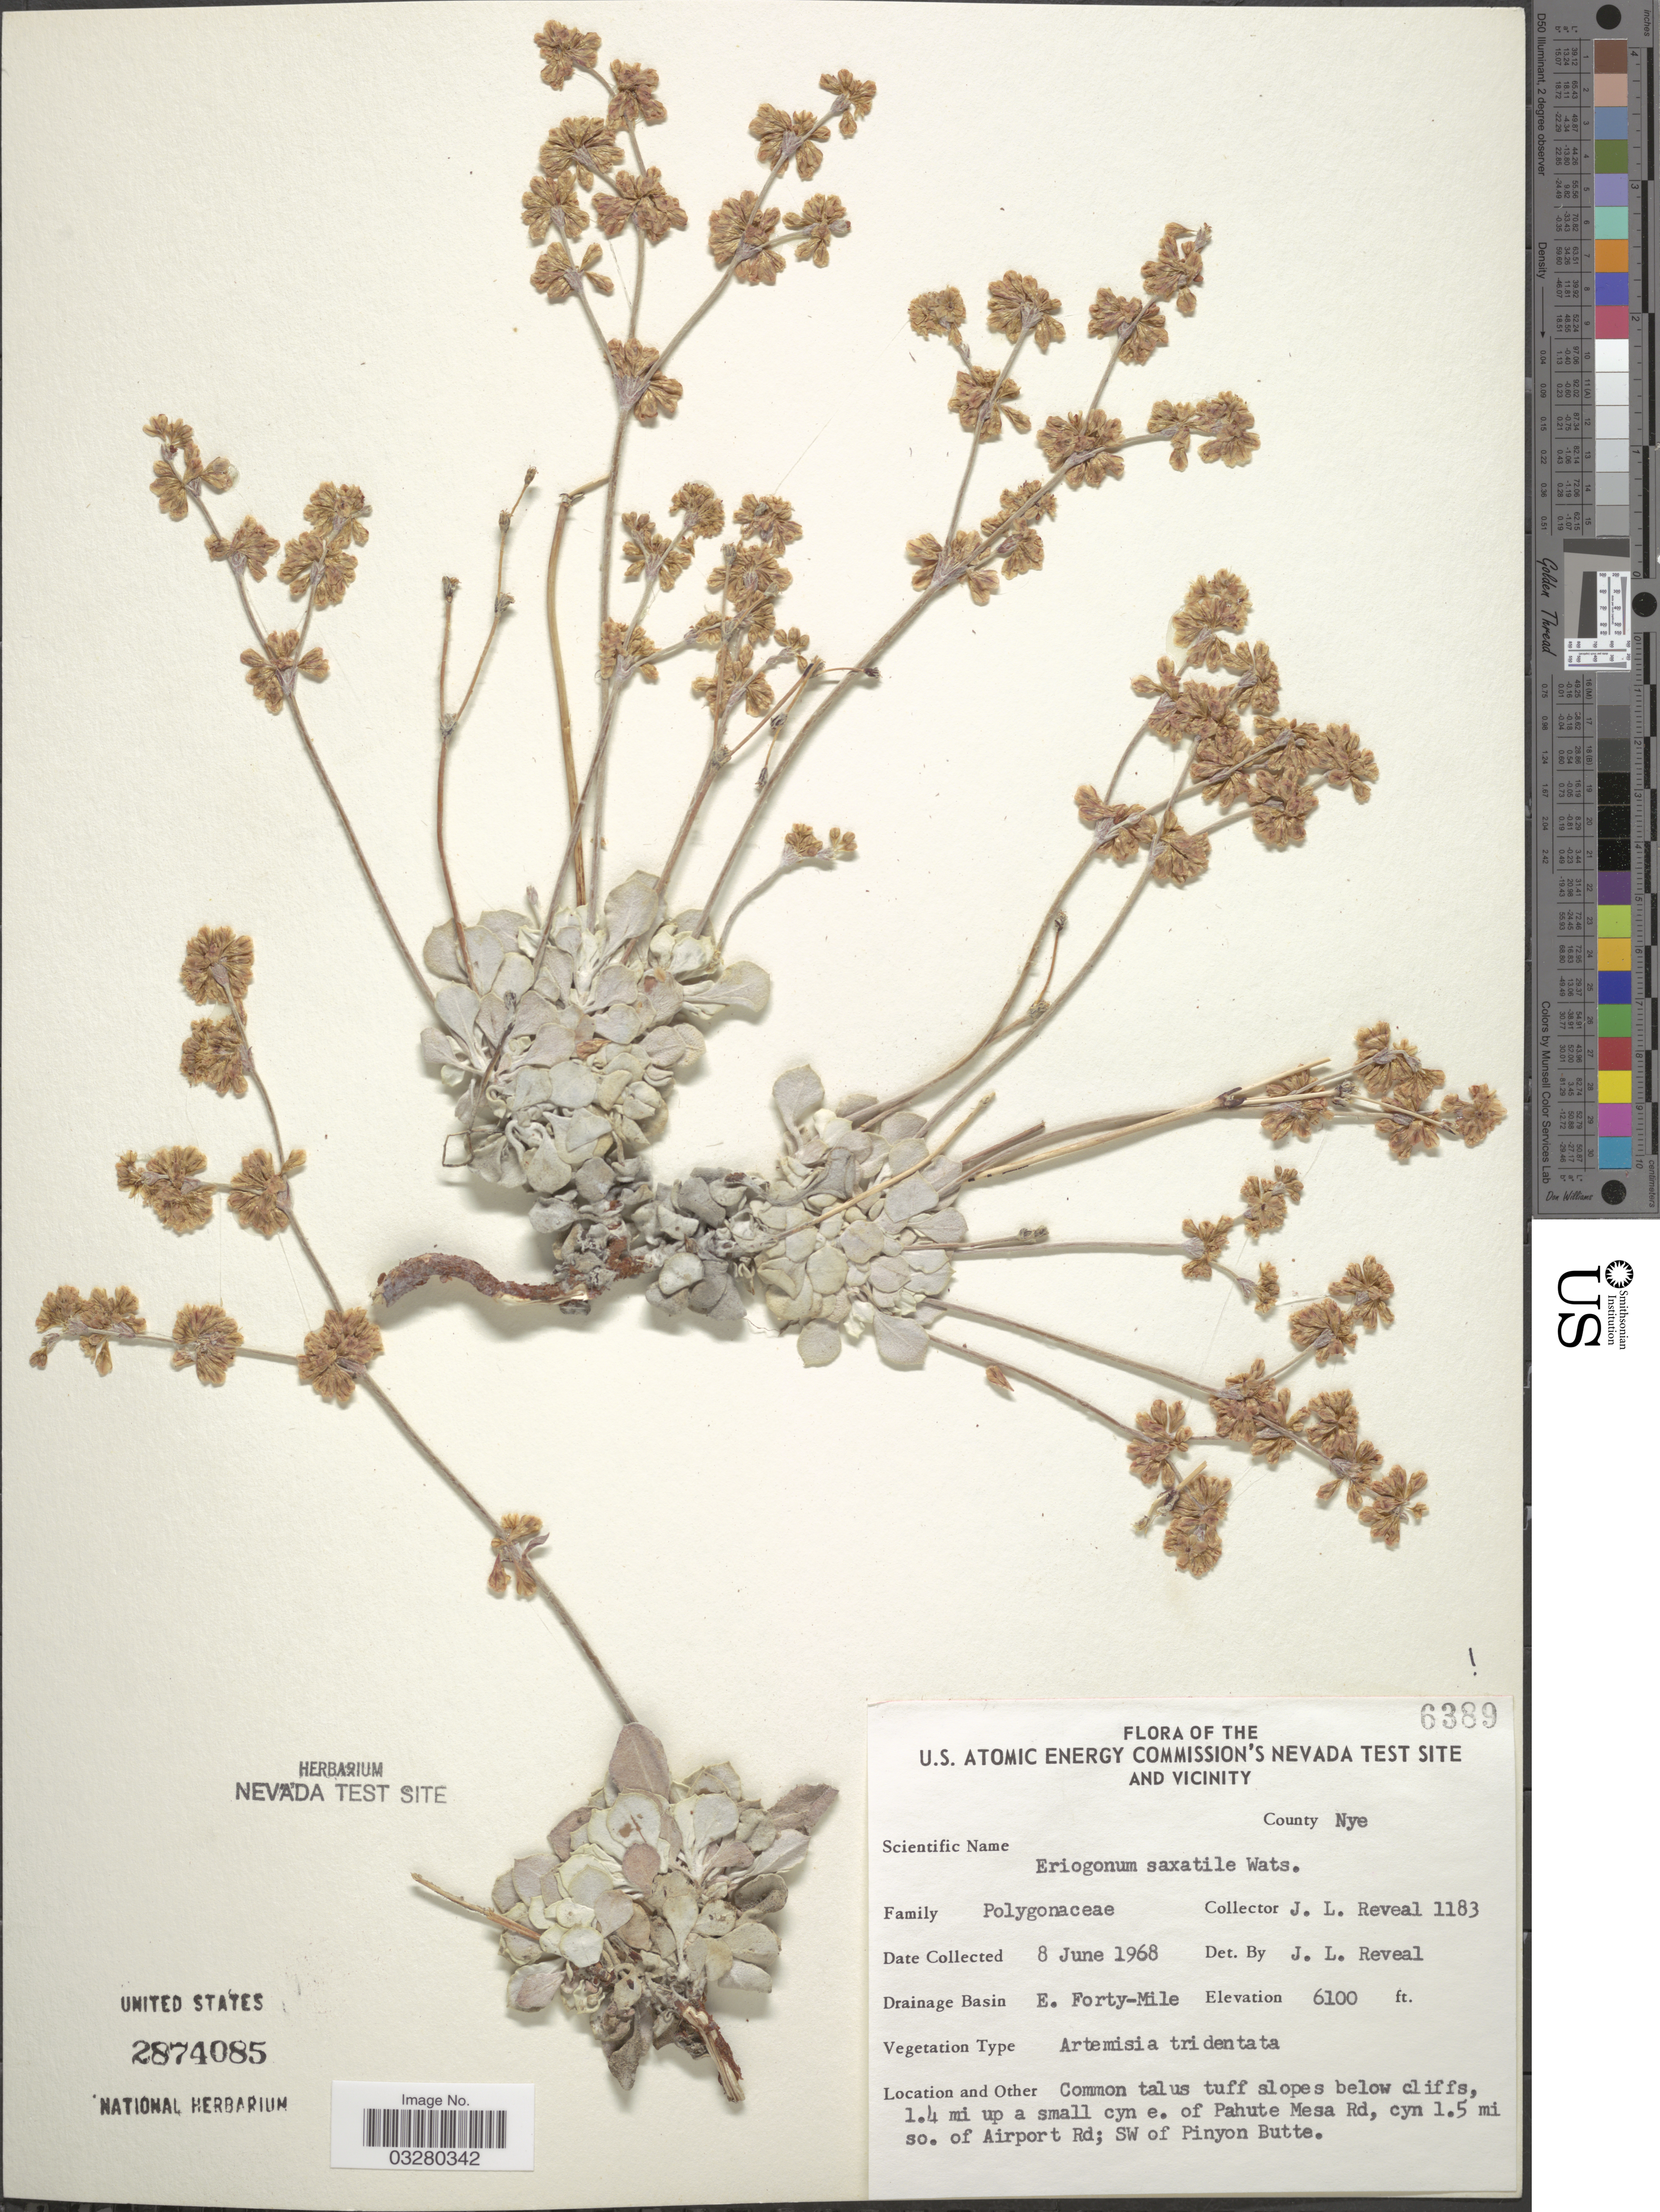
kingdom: Plantae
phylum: Tracheophyta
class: Magnoliopsida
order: Caryophyllales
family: Polygonaceae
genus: Eriogonum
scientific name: Eriogonum saxatile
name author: S. Watson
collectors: J. L. Reveal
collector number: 1183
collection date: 1968-06-08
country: United States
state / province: Nevada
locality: U.S. Atomic Energy Commission's Nevada Test Site and Vicinity. County Nye. Drainage Basin E. Forty-Mile. 1.4 mi up a small cyn e. of Pahute Mesa Rd, cyn 1.5 mi so. of Airport Rd; SW of Pinyon Butte.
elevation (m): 1859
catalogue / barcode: US 2874085